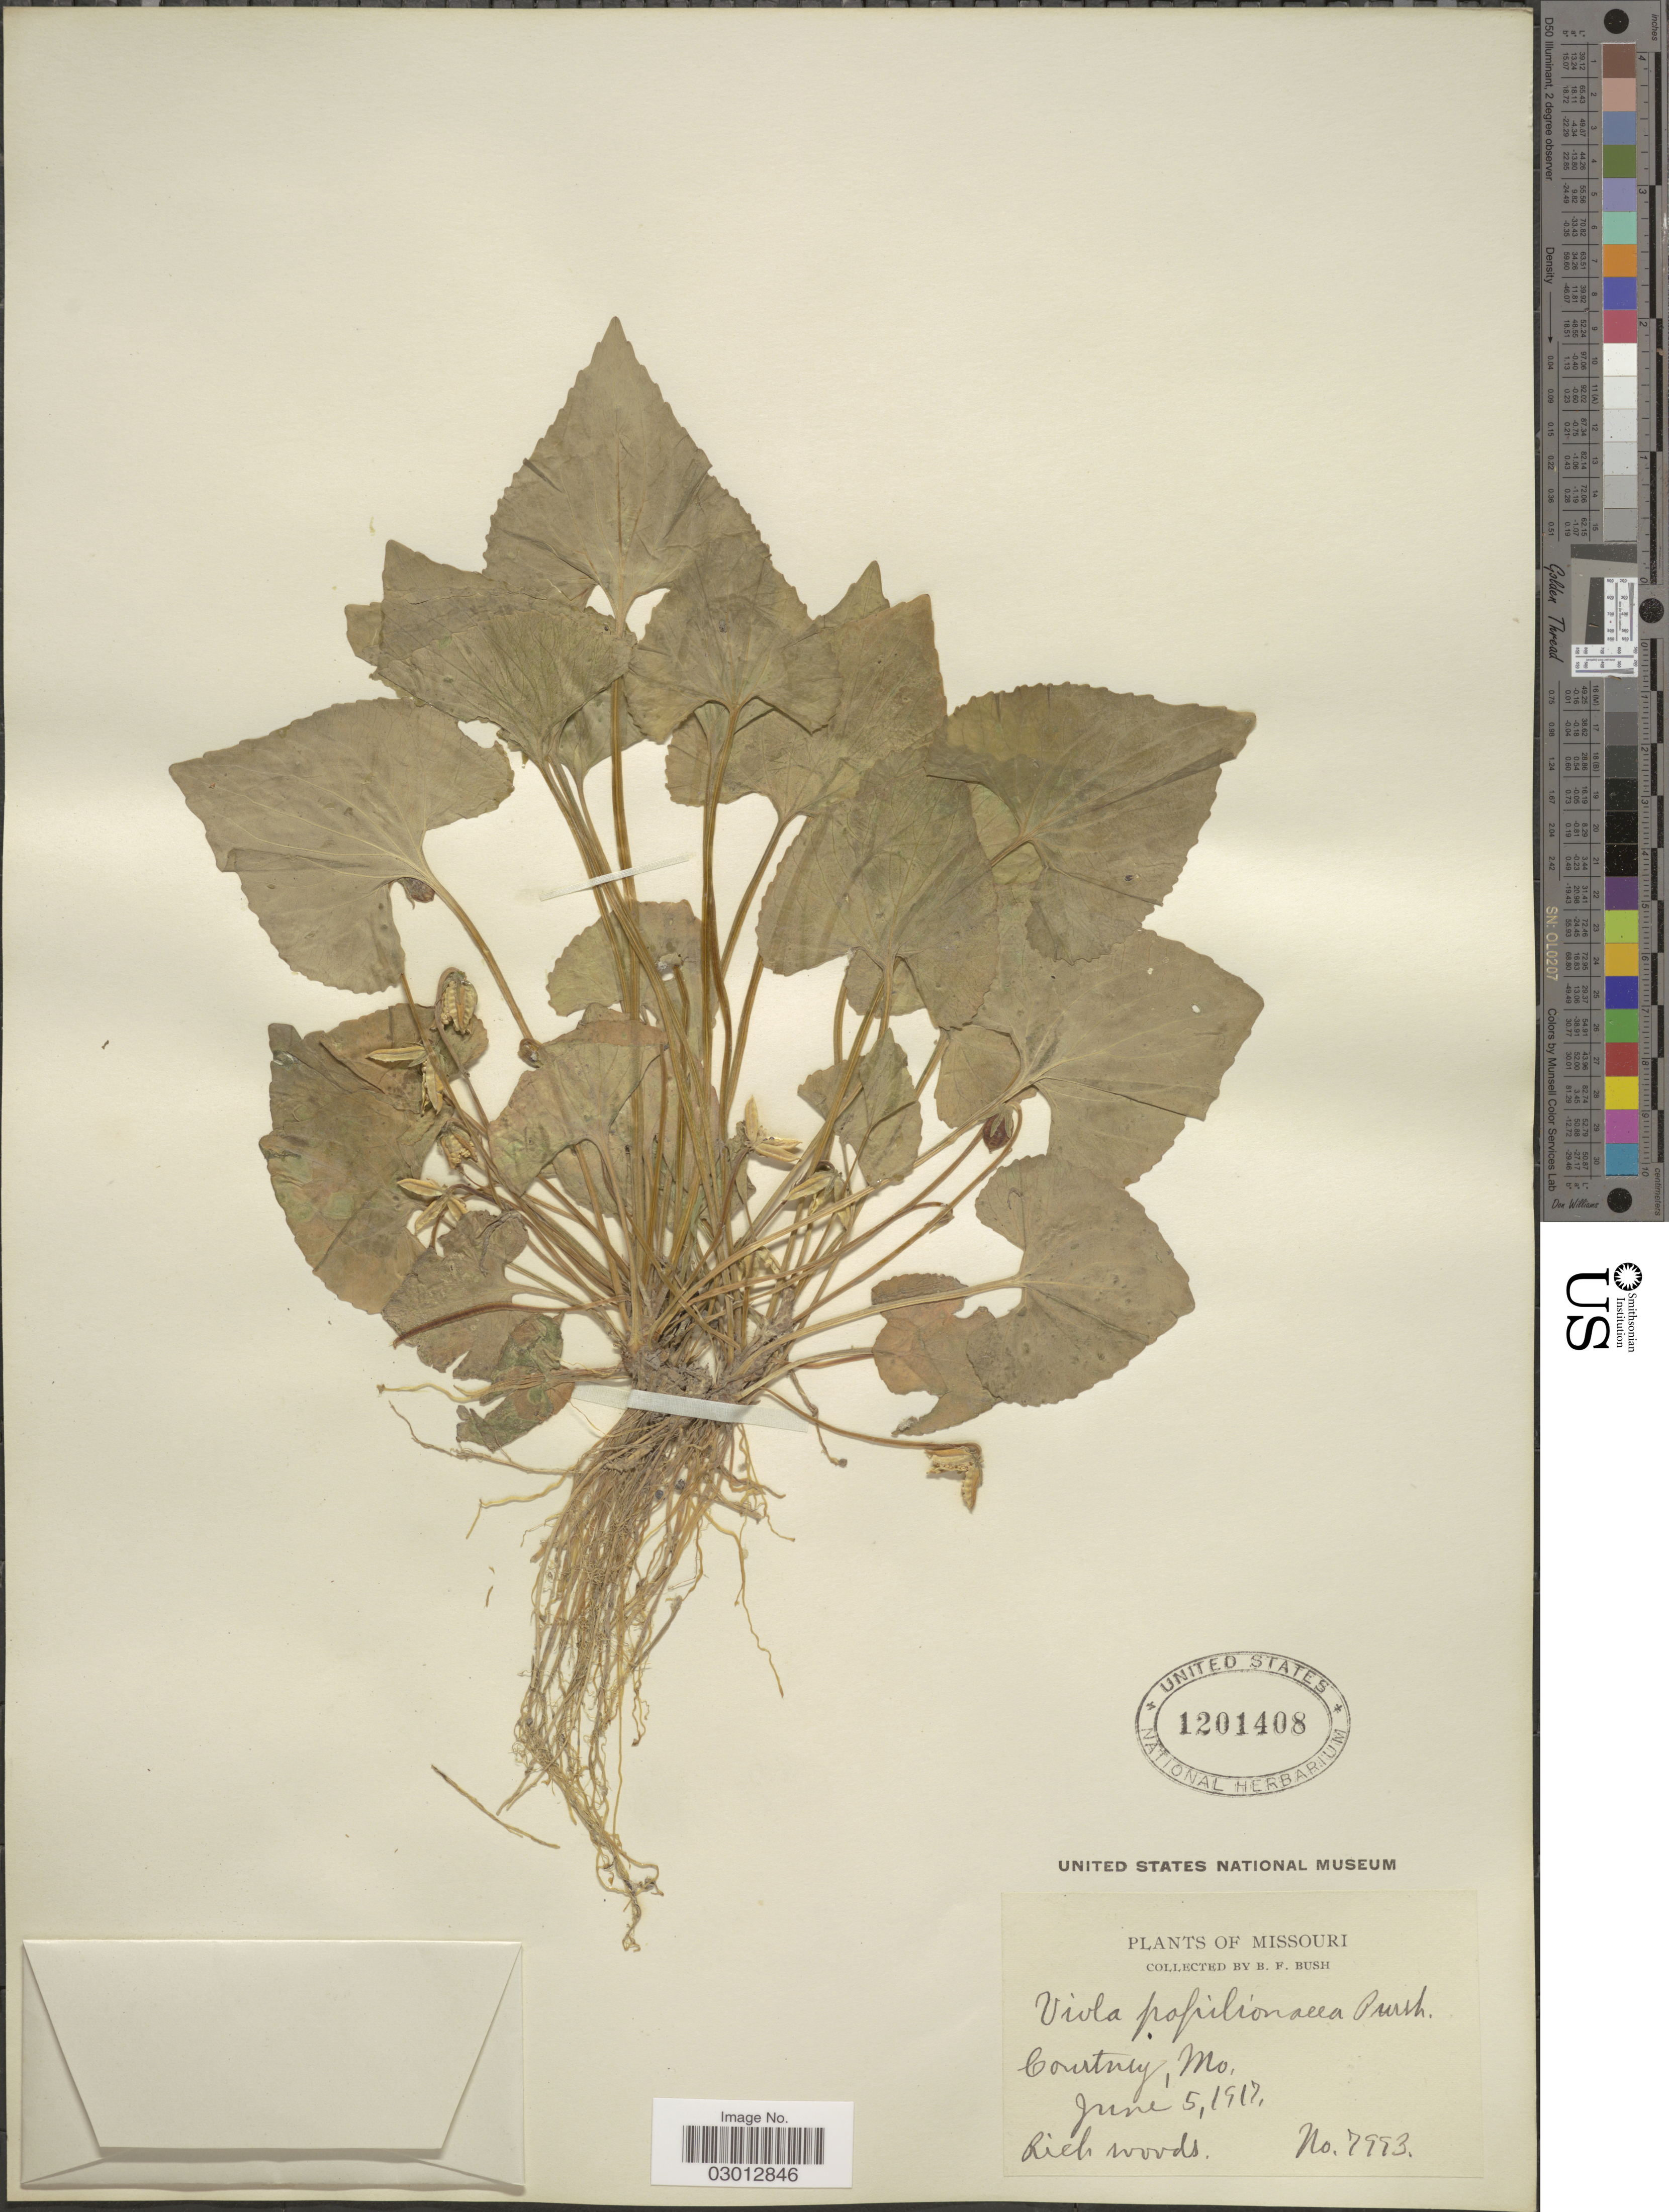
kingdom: Plantae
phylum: Tracheophyta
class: Magnoliopsida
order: Malpighiales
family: Violaceae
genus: Viola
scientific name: Viola papilionacea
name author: Pursh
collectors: B. F. Bush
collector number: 7993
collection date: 1917-06-05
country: United States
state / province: Missouri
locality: Courtney.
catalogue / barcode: US 1201408